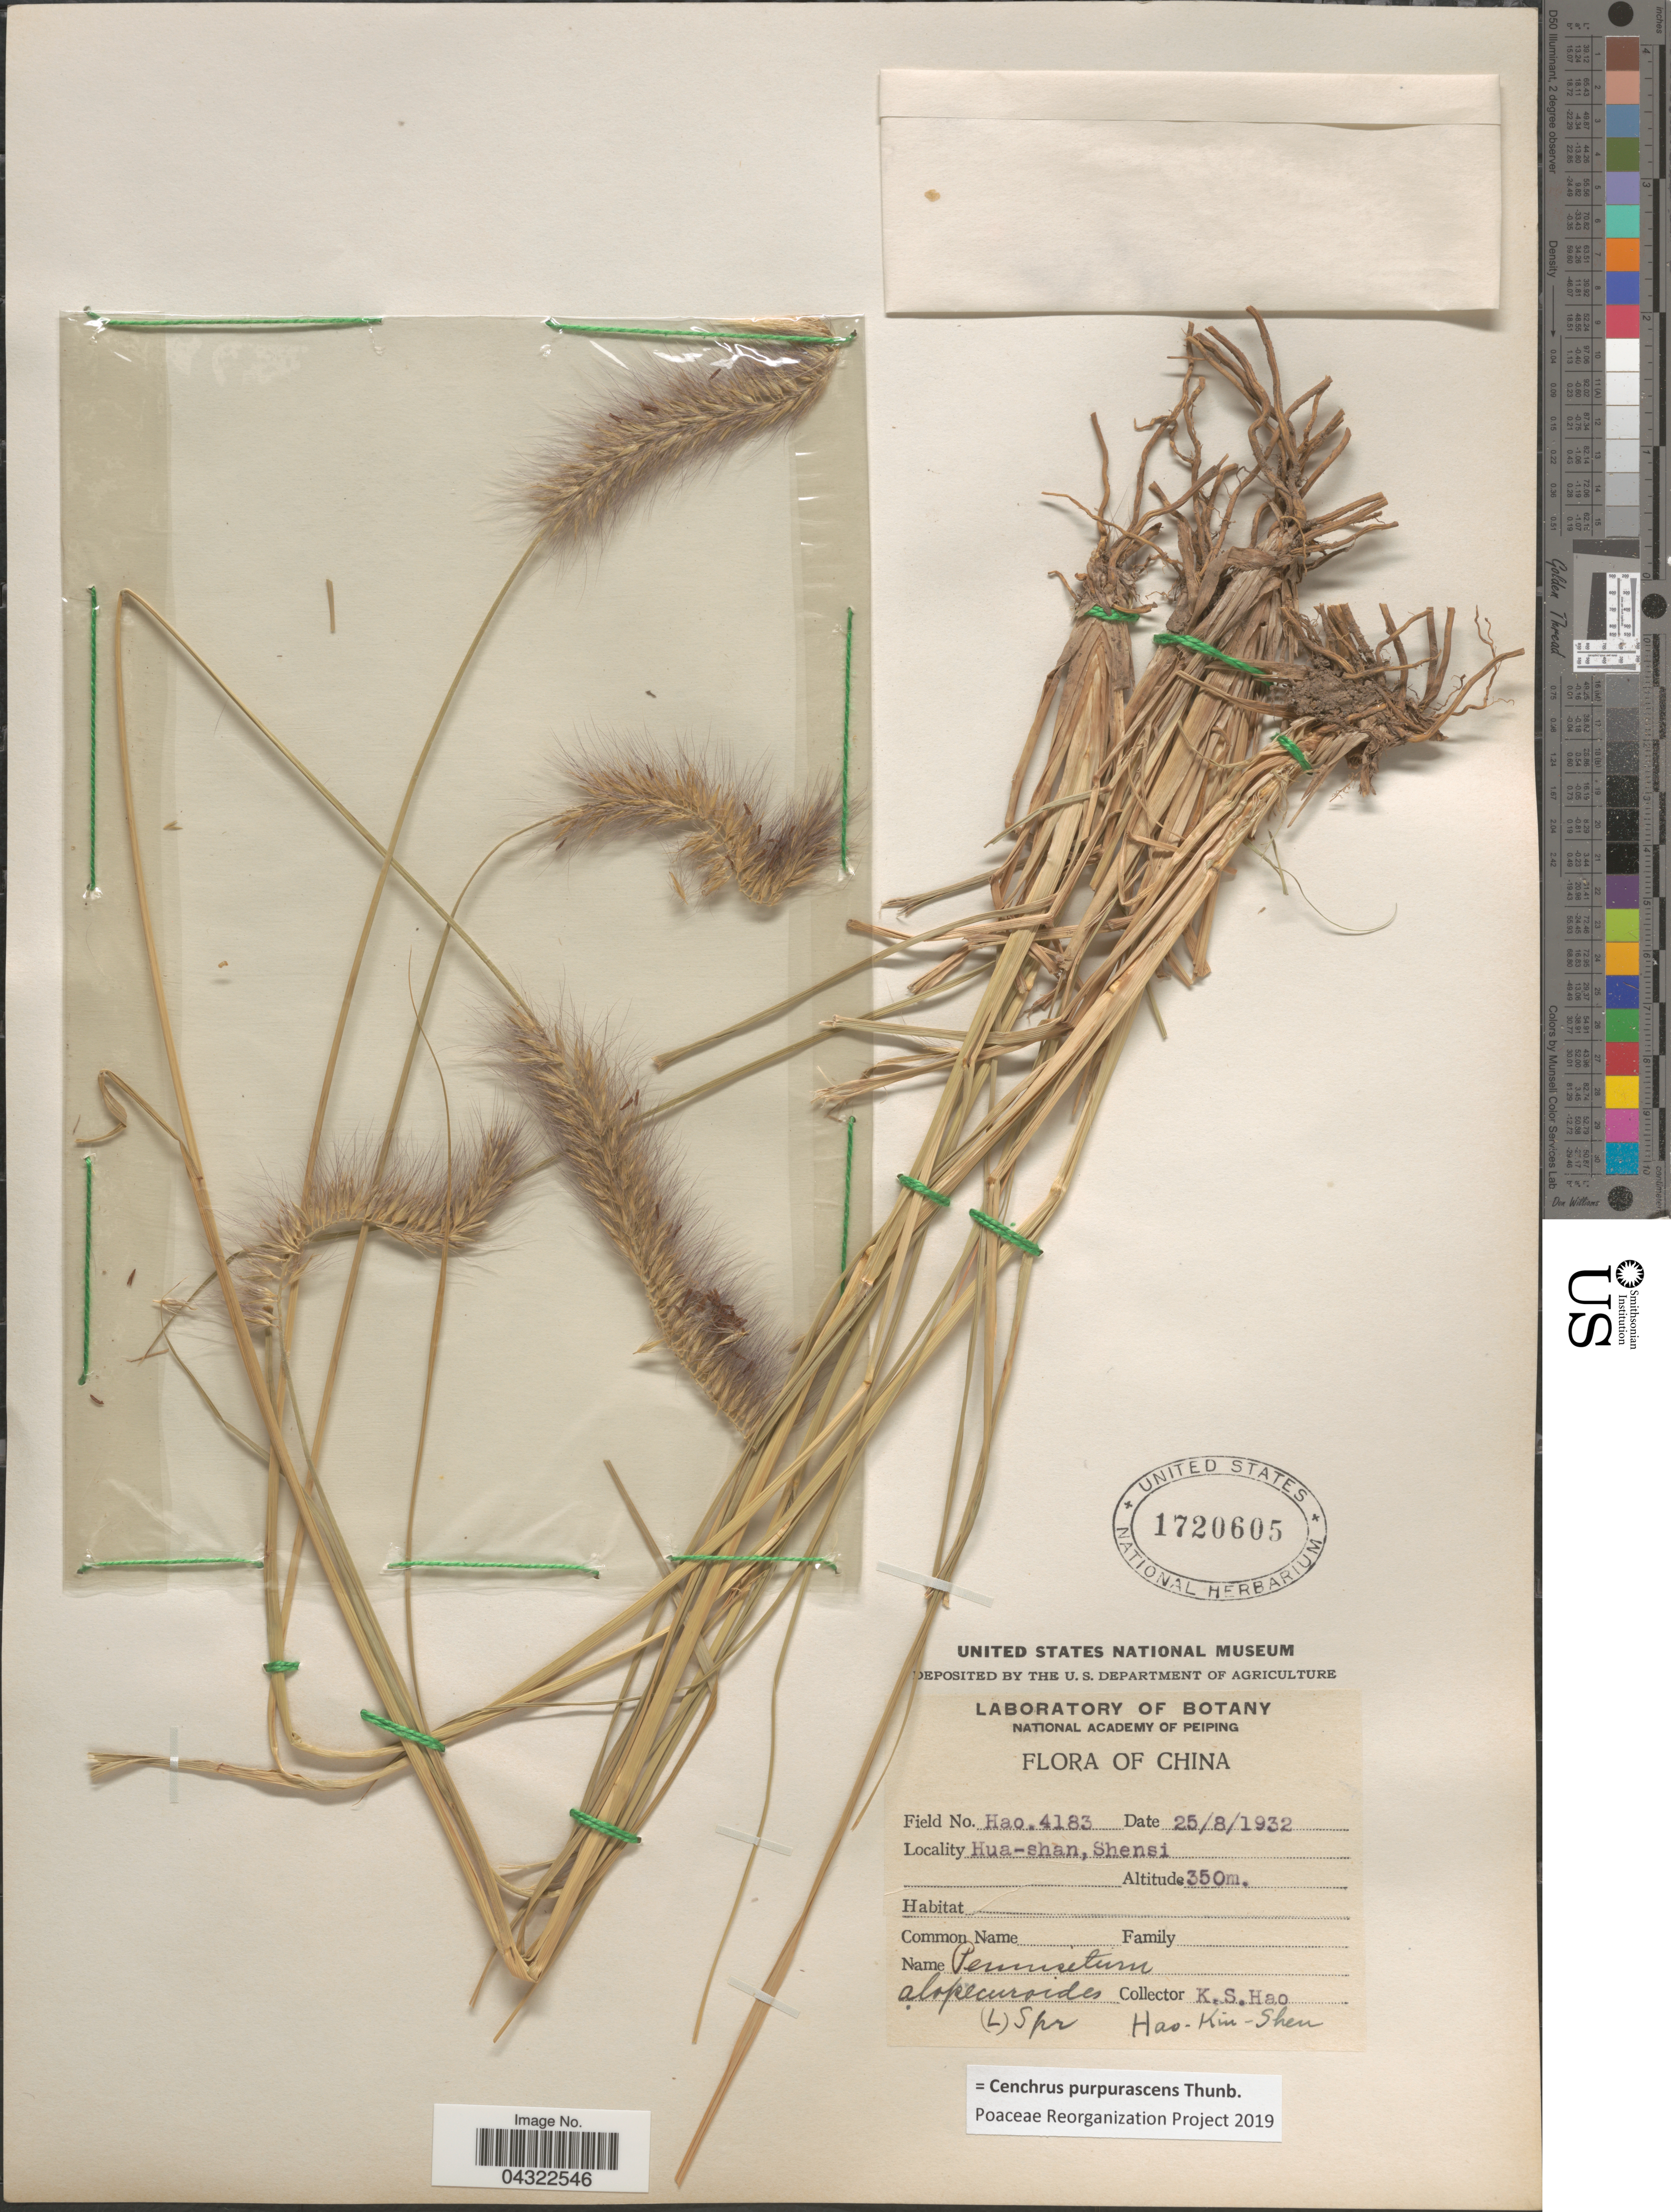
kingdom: Plantae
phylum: Tracheophyta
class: Liliopsida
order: Poales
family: Poaceae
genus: Cenchrus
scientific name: Cenchrus purpurascens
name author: Thunb.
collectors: K. S. Hao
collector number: Hao. 4183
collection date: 1932-08-25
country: China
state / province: Shaanxi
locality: Hua-shan, Shensi. Hao-Kin-Shen.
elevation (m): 350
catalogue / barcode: US 1720605